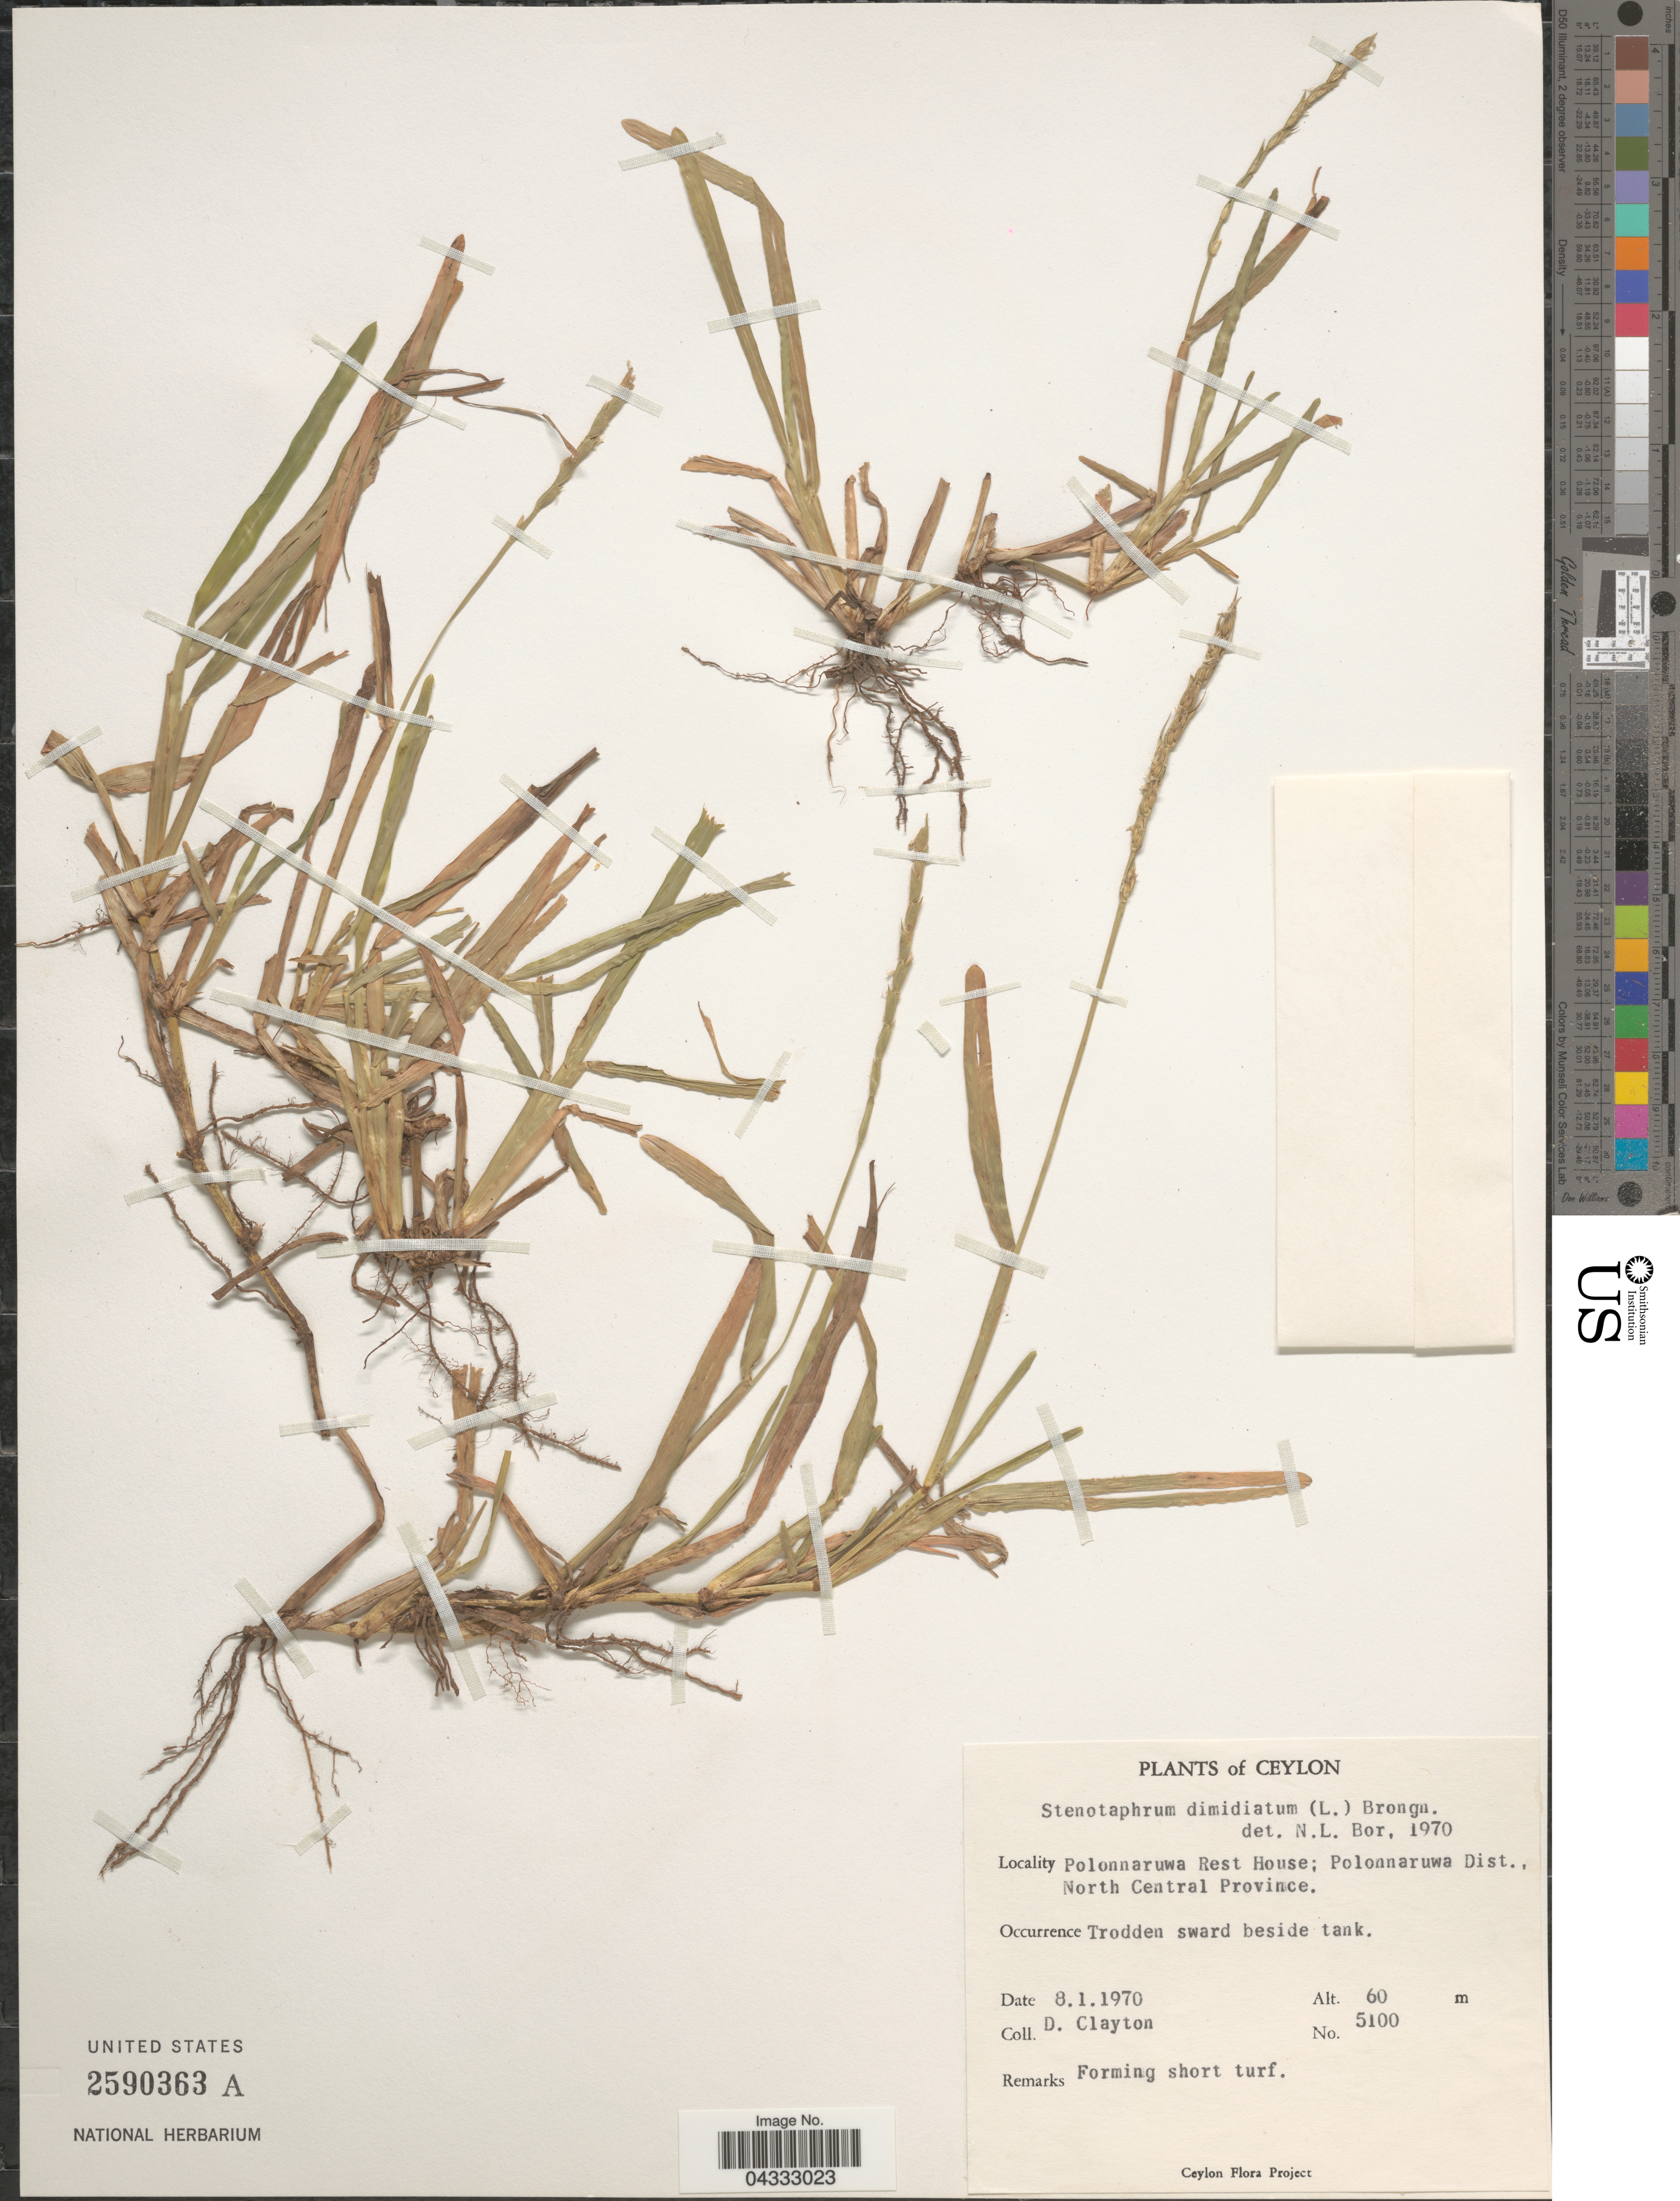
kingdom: Plantae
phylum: Tracheophyta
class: Liliopsida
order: Poales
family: Poaceae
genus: Stenotaphrum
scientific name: Stenotaphrum dimidiatum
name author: (L.) Brongn.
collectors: D. Clayton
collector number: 5100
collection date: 1970-01-08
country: Sri Lanka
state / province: North Central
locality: Ceylon. Polonnaruwa Rest House; Polonnaruwa Dist. Trodden sward beside tank.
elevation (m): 60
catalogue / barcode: US 2590363A